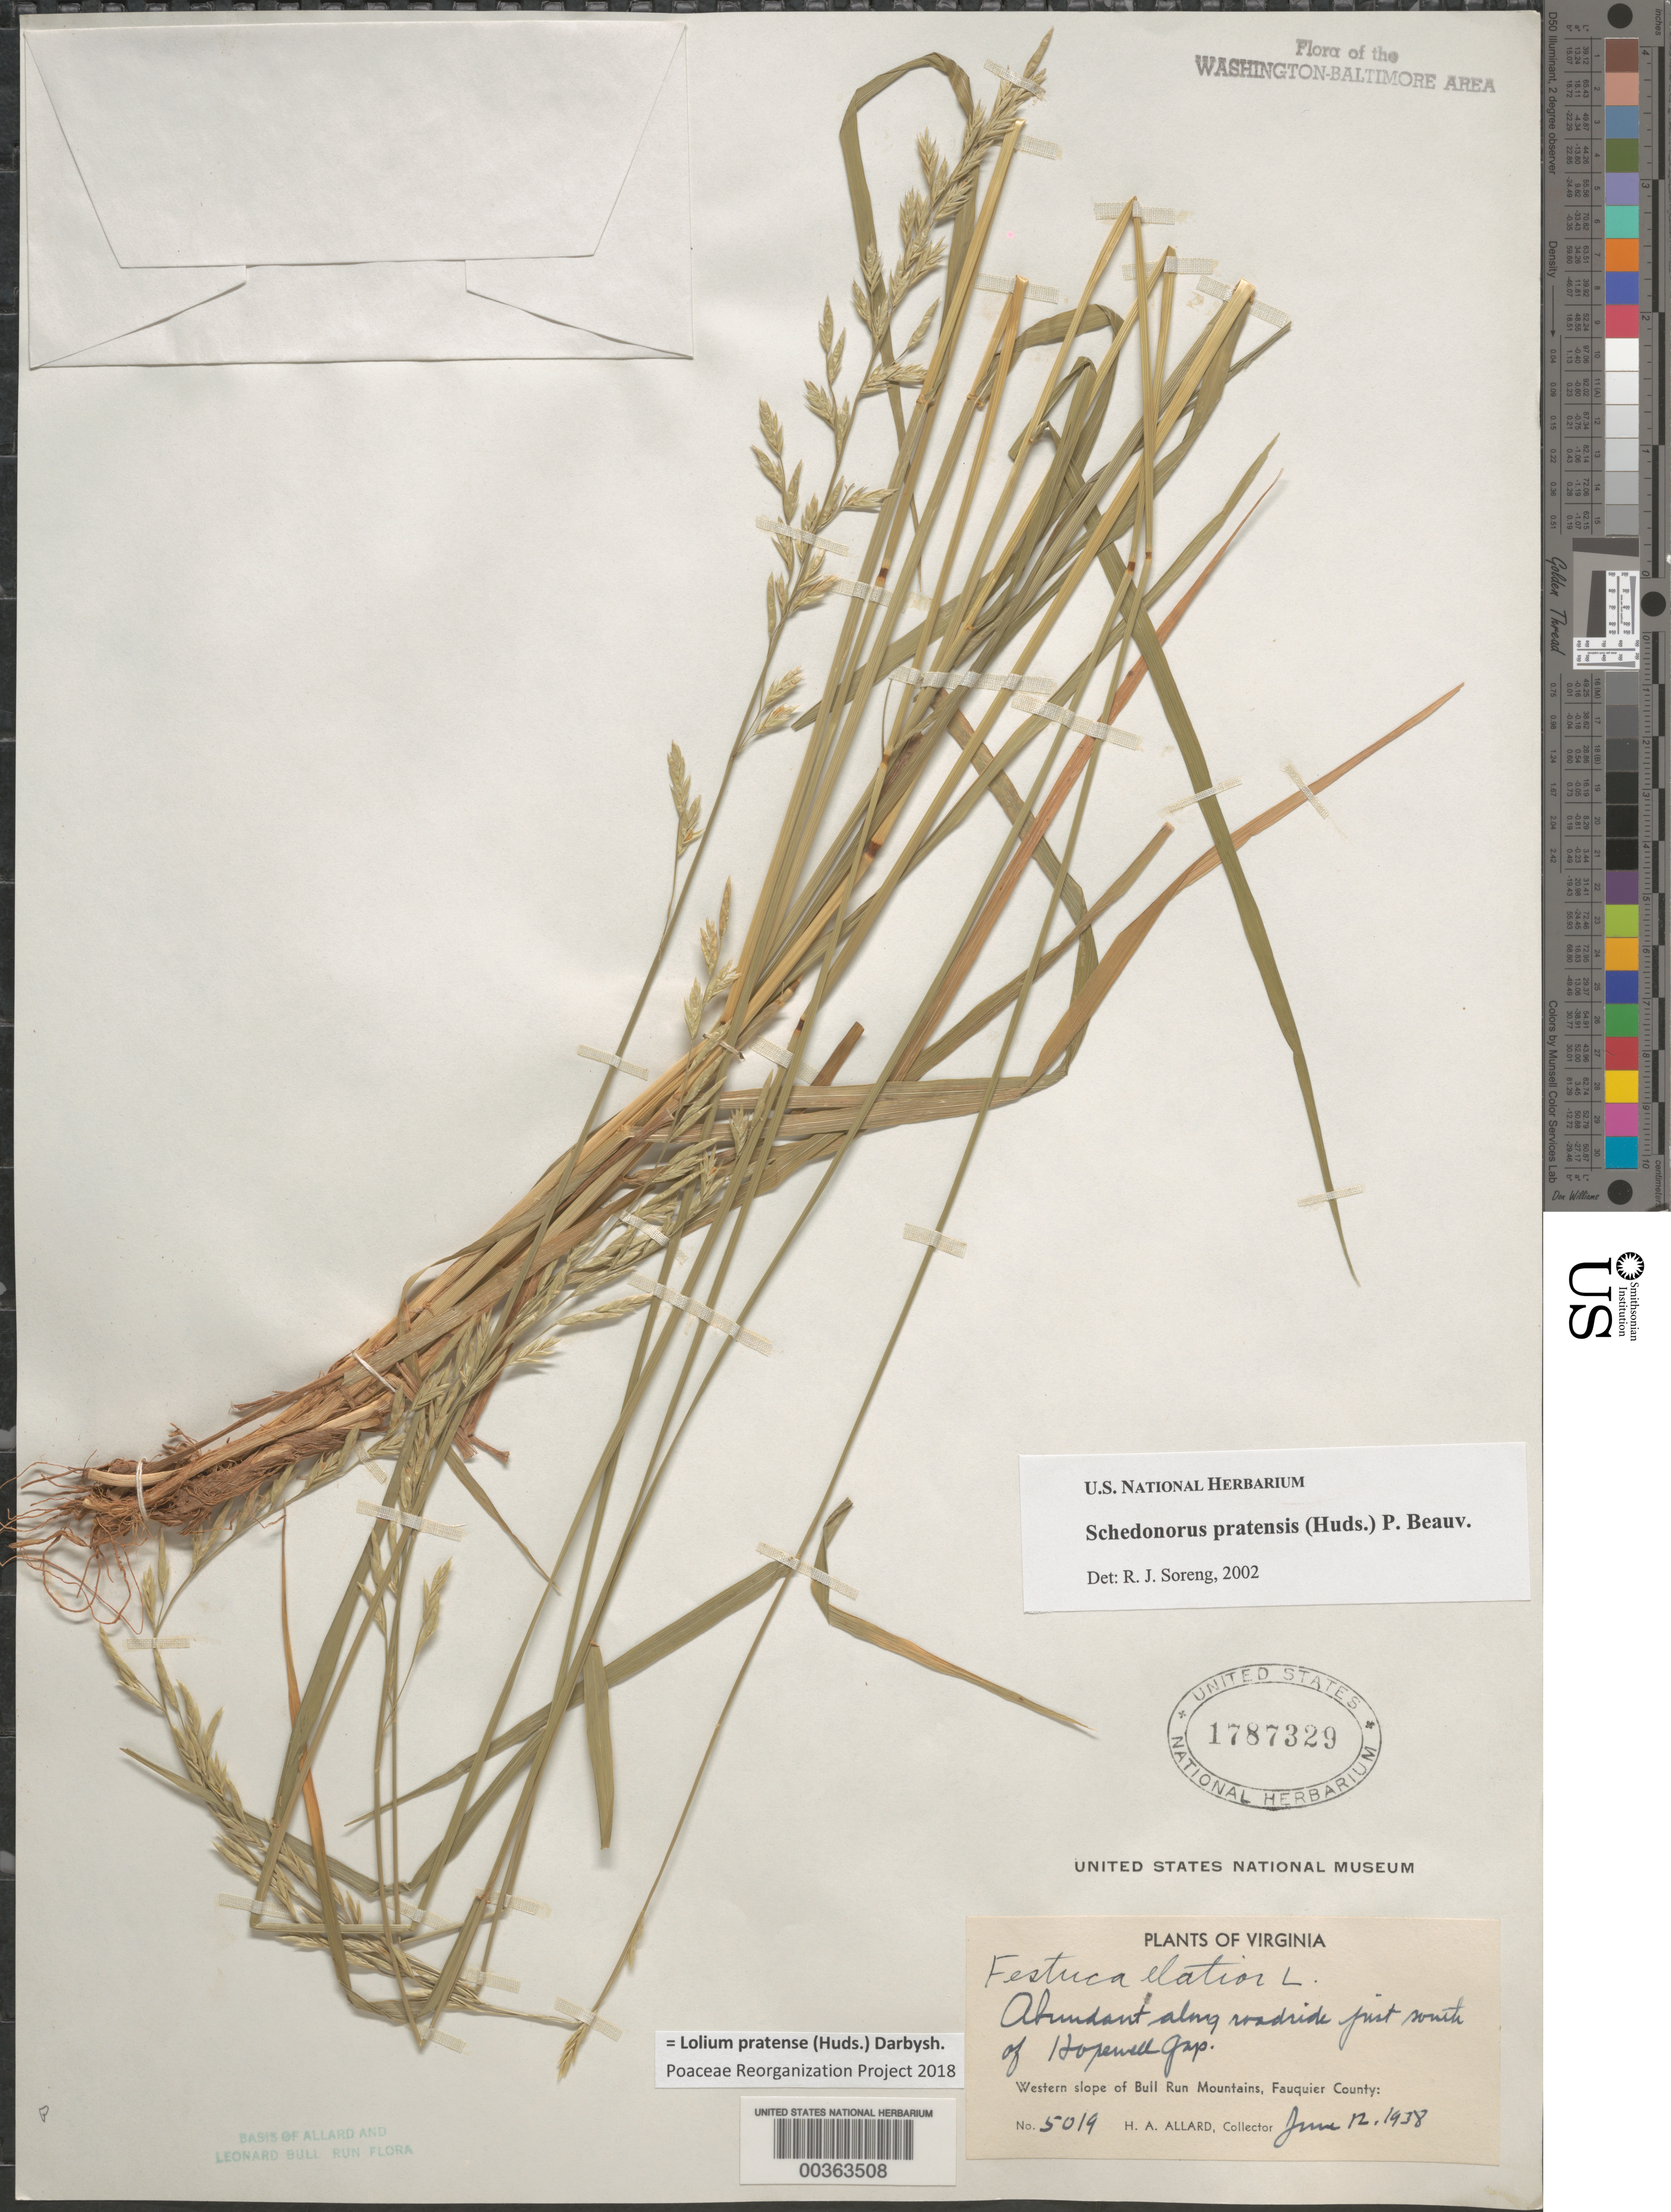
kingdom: Plantae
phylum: Tracheophyta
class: Liliopsida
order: Poales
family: Poaceae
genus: Lolium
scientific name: Lolium pratense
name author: (Huds.) Darbysh.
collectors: H. A. Allard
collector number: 5019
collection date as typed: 12 Jun 1938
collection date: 1938-06-12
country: United States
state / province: Virginia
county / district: Fauquier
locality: South of Hopewell Gap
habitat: Along roadside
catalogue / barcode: US 1787329